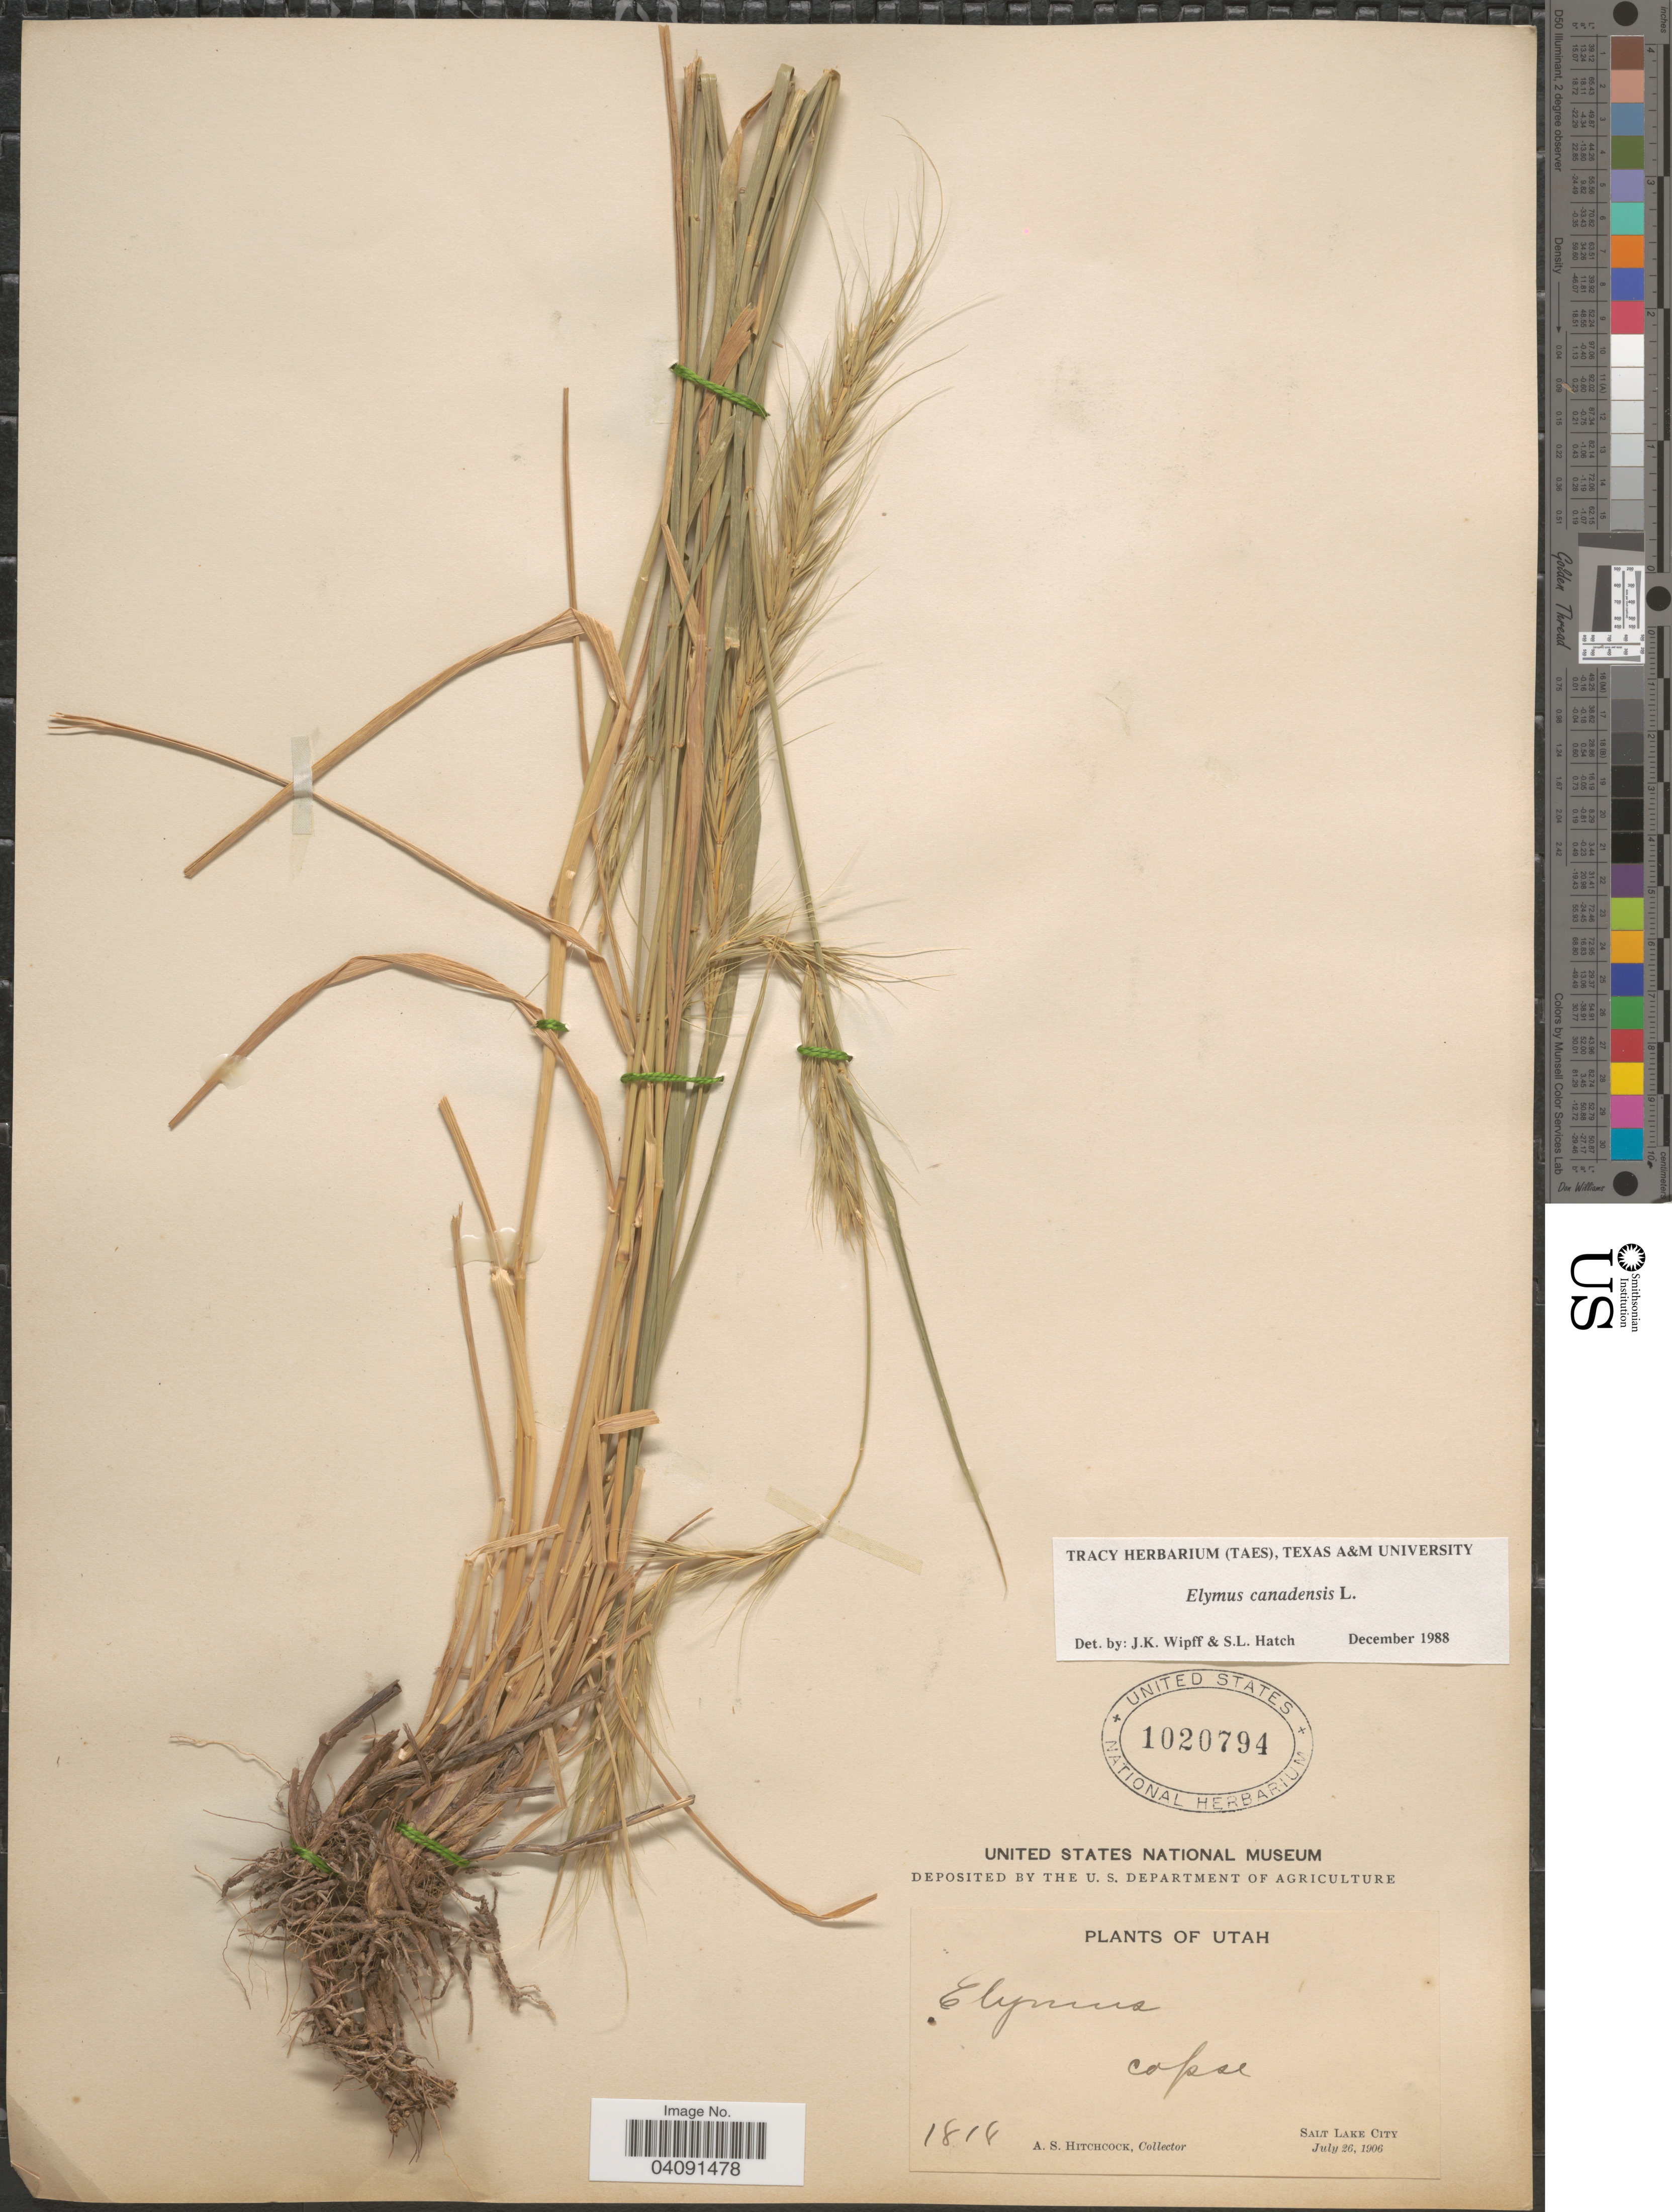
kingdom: Plantae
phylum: Tracheophyta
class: Liliopsida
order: Poales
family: Poaceae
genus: Elymus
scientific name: Elymus canadensis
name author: L.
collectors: A. S. Hitchcock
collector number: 1814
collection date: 1906-07-26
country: United States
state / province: Utah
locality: Copse. Salt Lake City.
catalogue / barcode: US 1020794